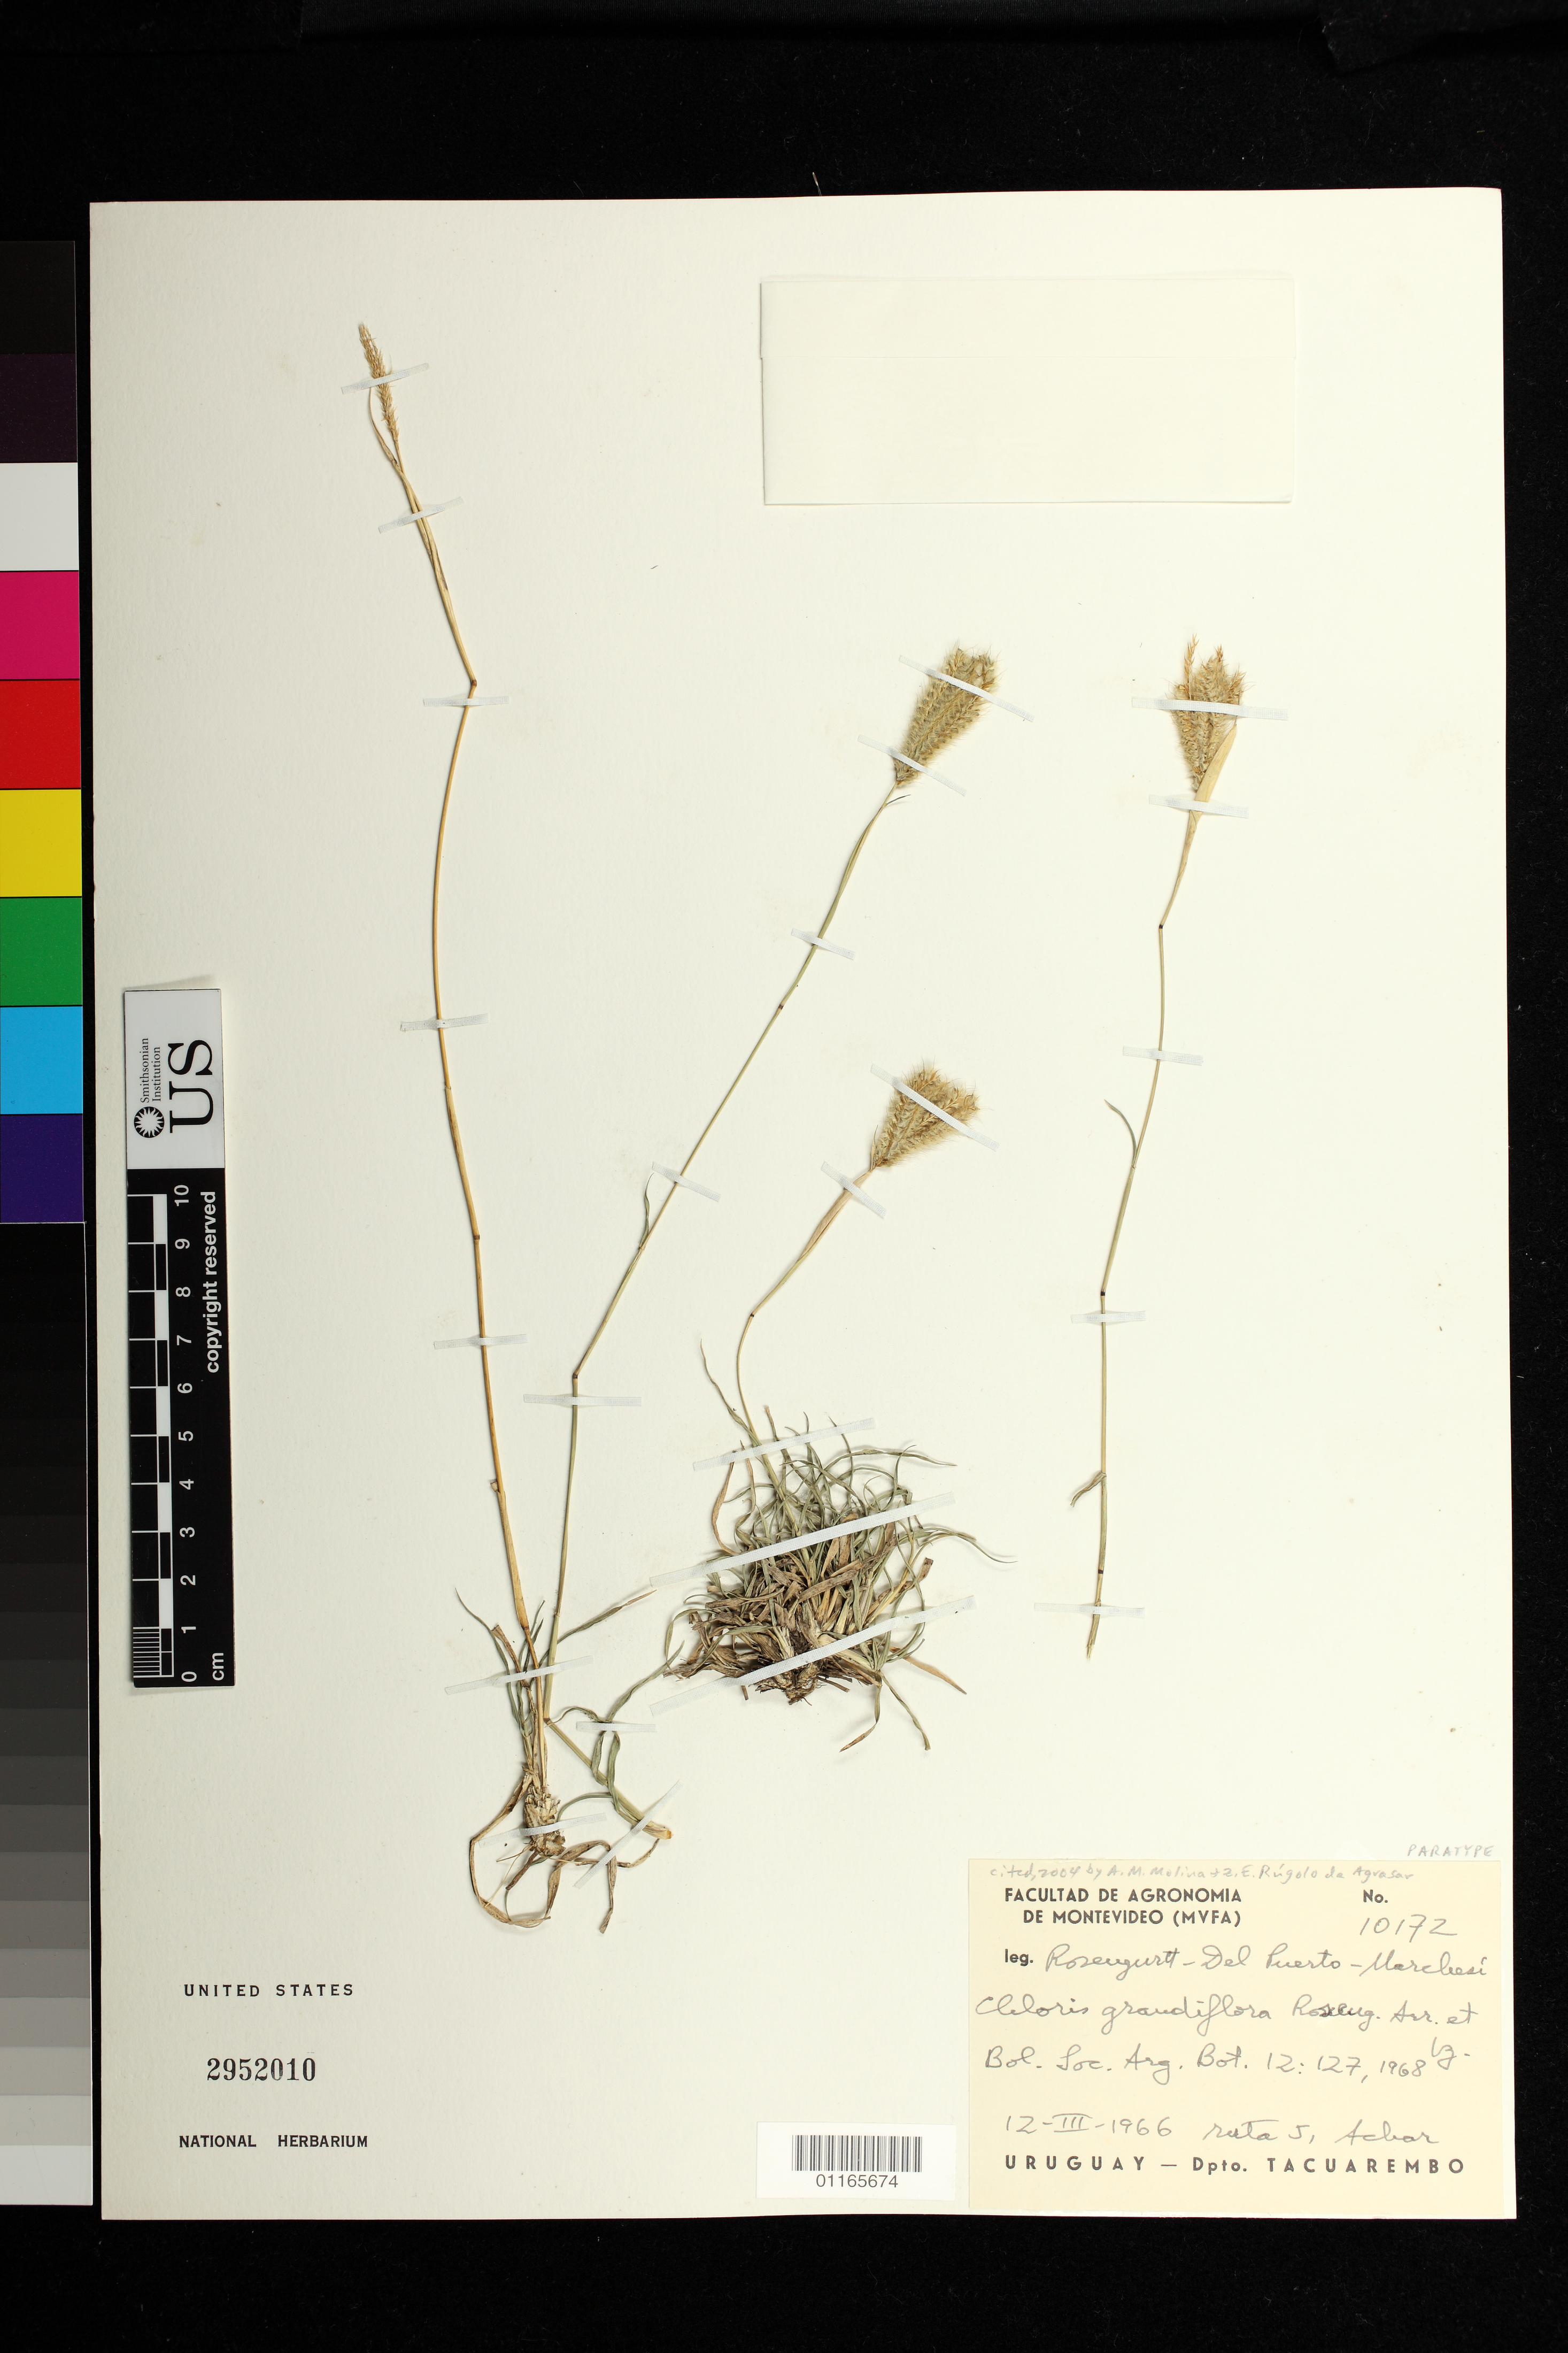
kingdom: Plantae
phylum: Tracheophyta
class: Liliopsida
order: Poales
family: Poaceae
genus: Stapfochloa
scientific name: Stapfochloa canterae subsp. grandiflora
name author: (Roseng. & Izag.) P.M. Peterson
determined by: Peterson, Paul M., (BOT), Smithsonian Institution - National Museum of Natural History (UNITED STATES)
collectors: B. Rosengurtt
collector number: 10172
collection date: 1966-03-12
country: Uruguay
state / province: Tacuarembó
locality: Ruta 5, Achar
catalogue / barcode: US 2952010